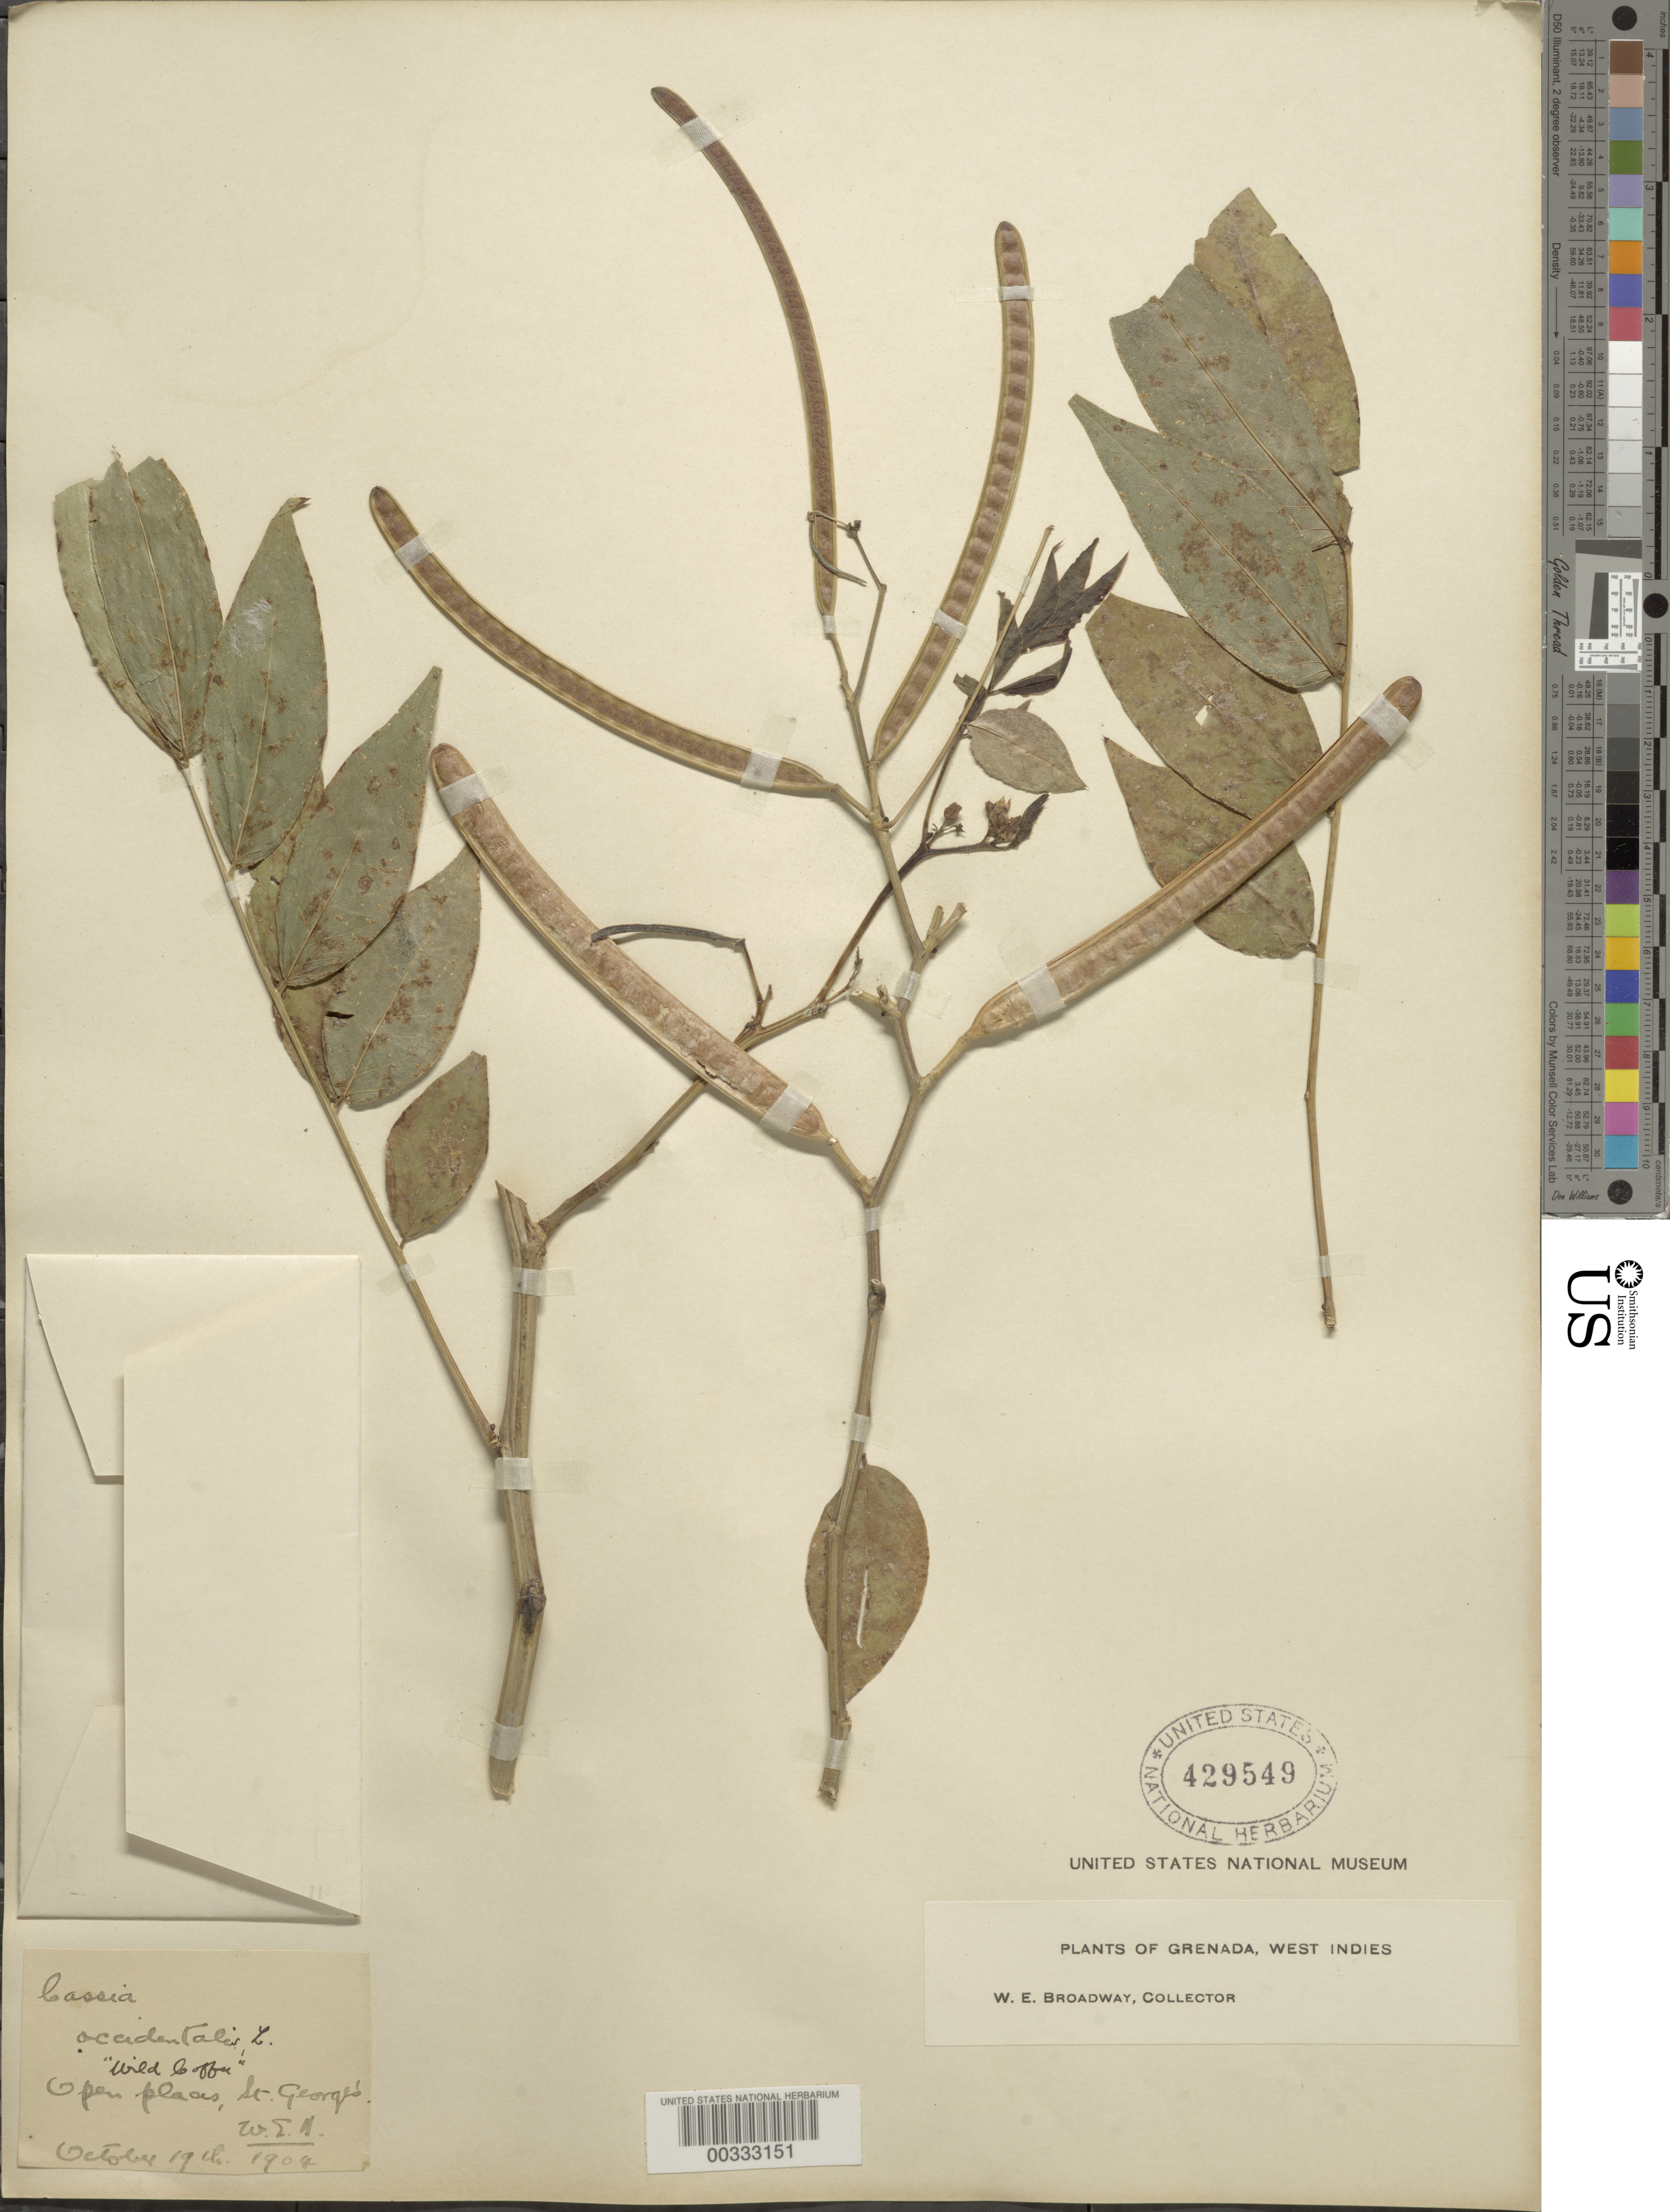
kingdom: Plantae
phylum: Tracheophyta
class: Magnoliopsida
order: Fabales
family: Fabaceae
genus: Senna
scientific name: Senna occidentalis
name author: (L.) Link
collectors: W. E. Broadway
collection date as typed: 19 Oct 1904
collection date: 1904-10-19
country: Grenada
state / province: Saint George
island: Grenada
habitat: Open places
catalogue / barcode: US 429549